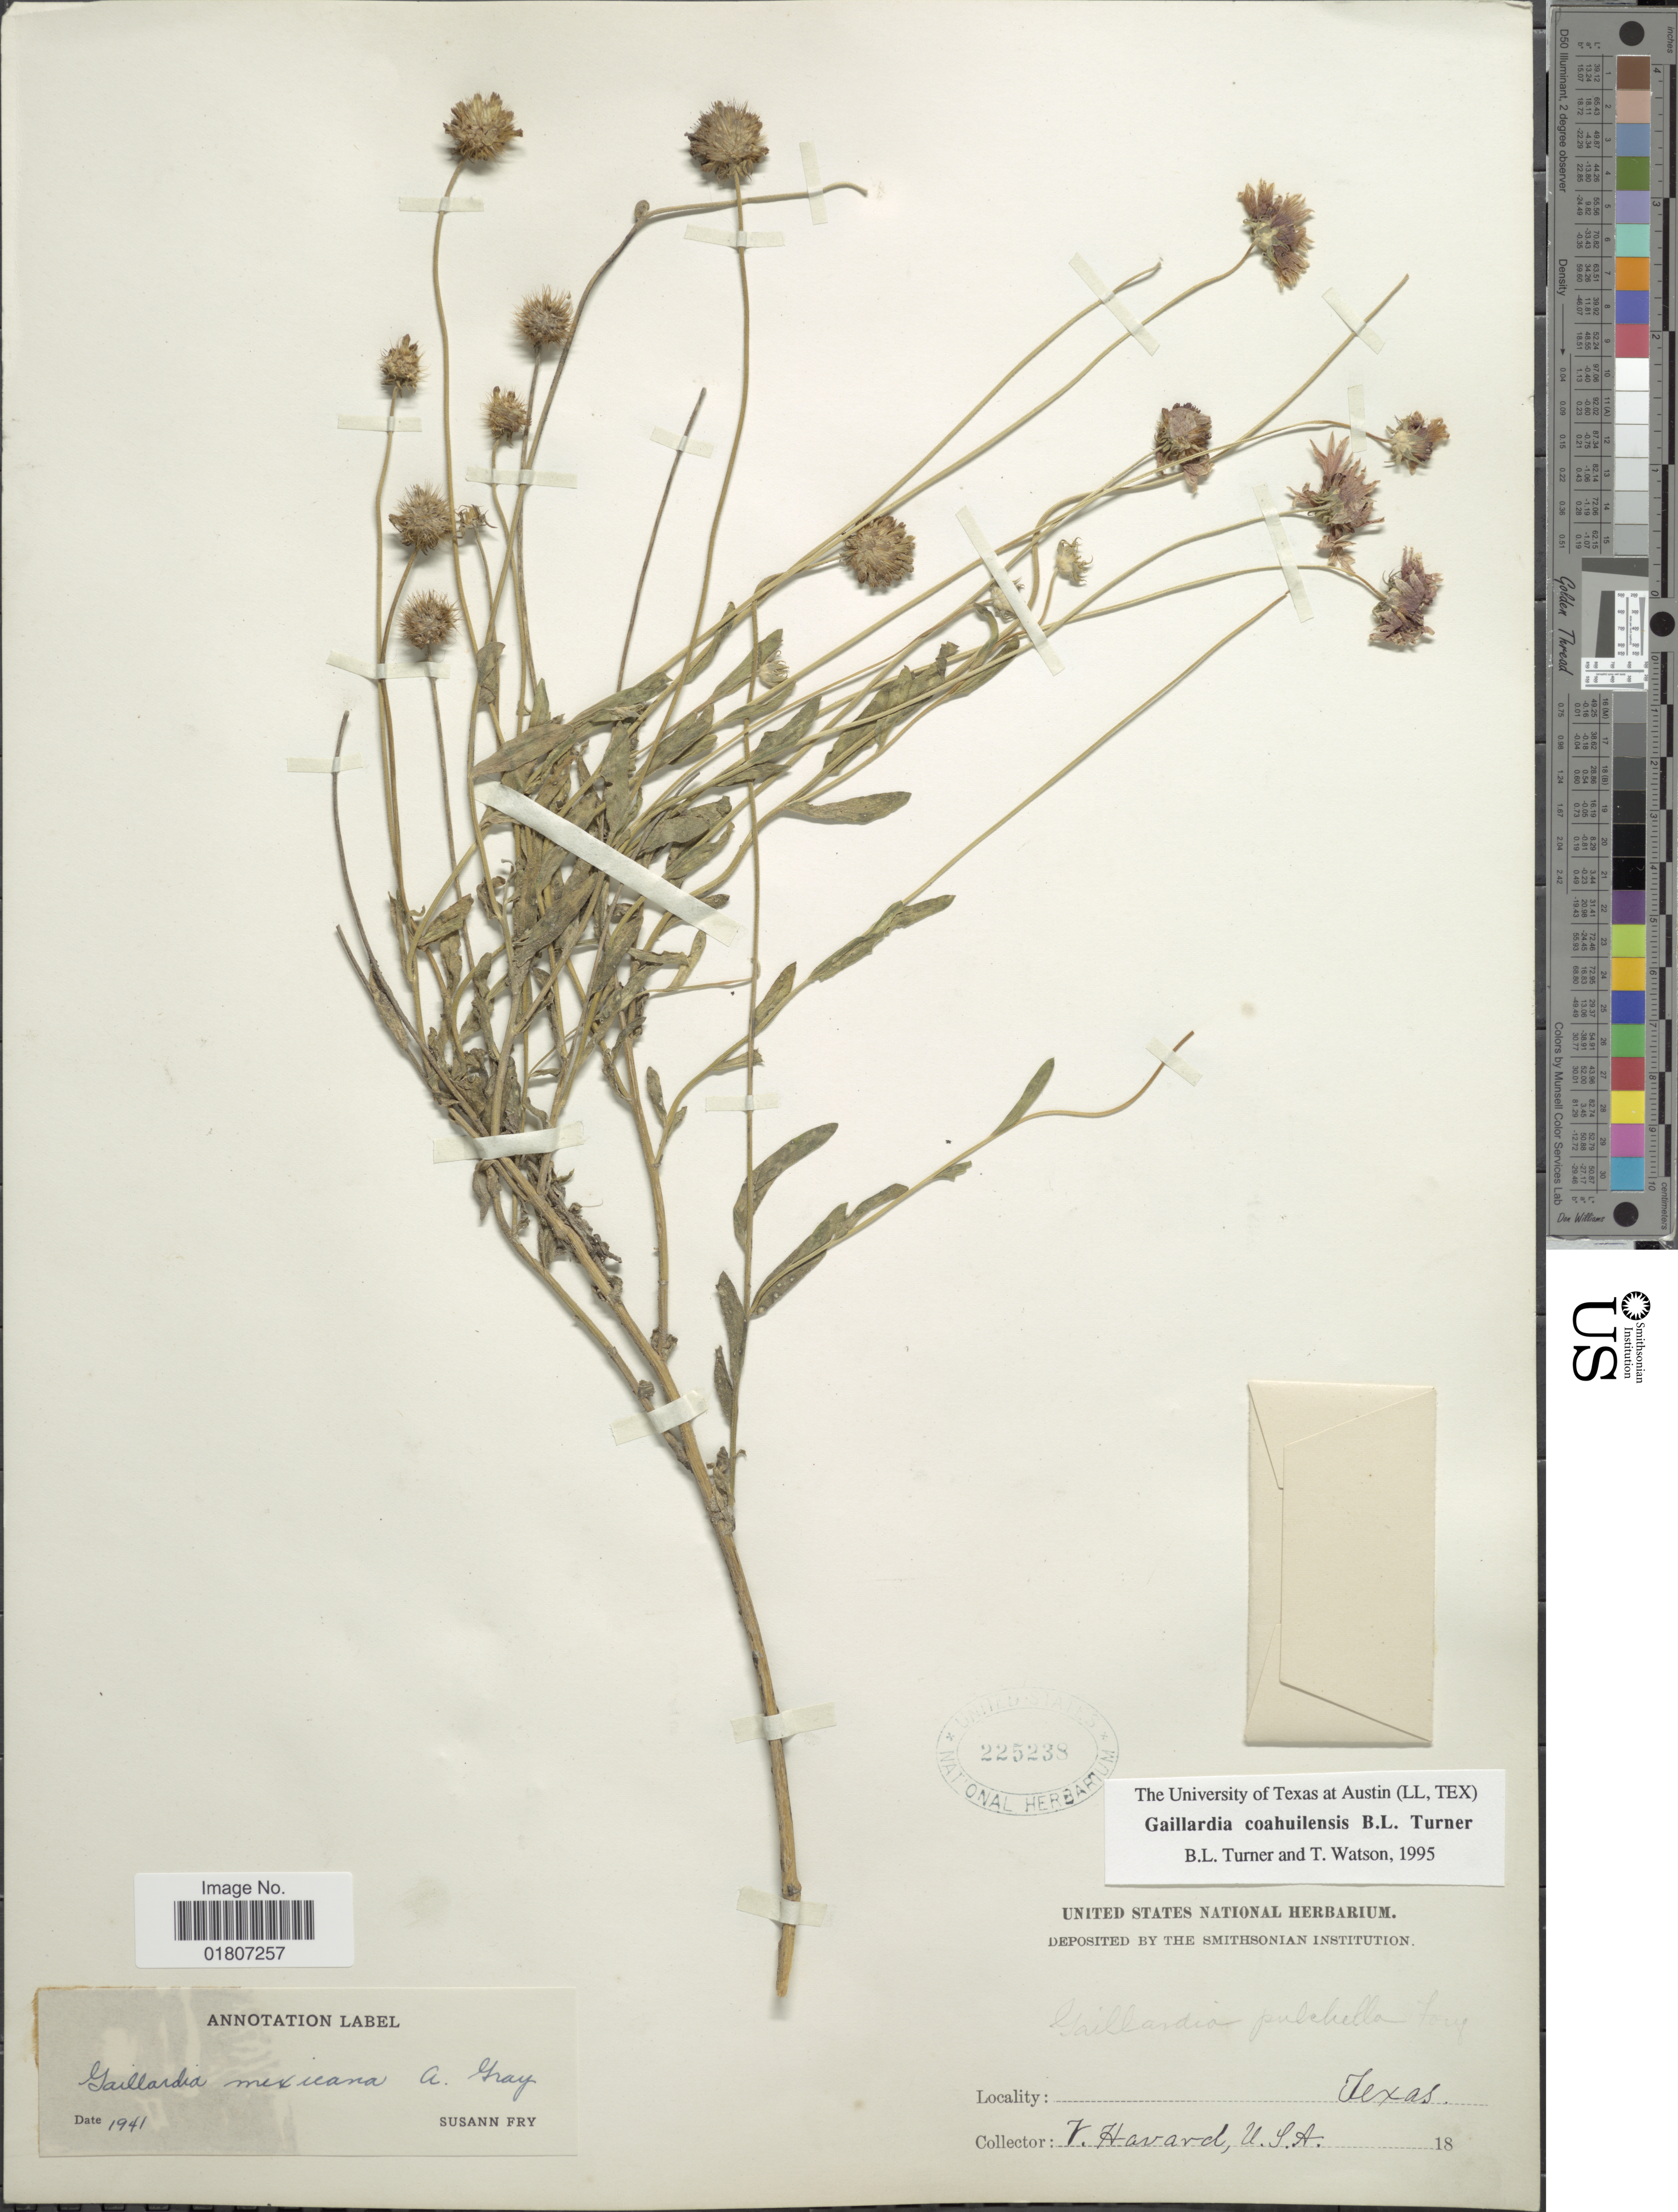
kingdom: Plantae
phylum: Tracheophyta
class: Magnoliopsida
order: Asterales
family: Asteraceae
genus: Gaillardia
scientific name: Gaillardia coahuilensis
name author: B.L. Turner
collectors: V. Havard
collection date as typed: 18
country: United States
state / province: Texas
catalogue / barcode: US 225238